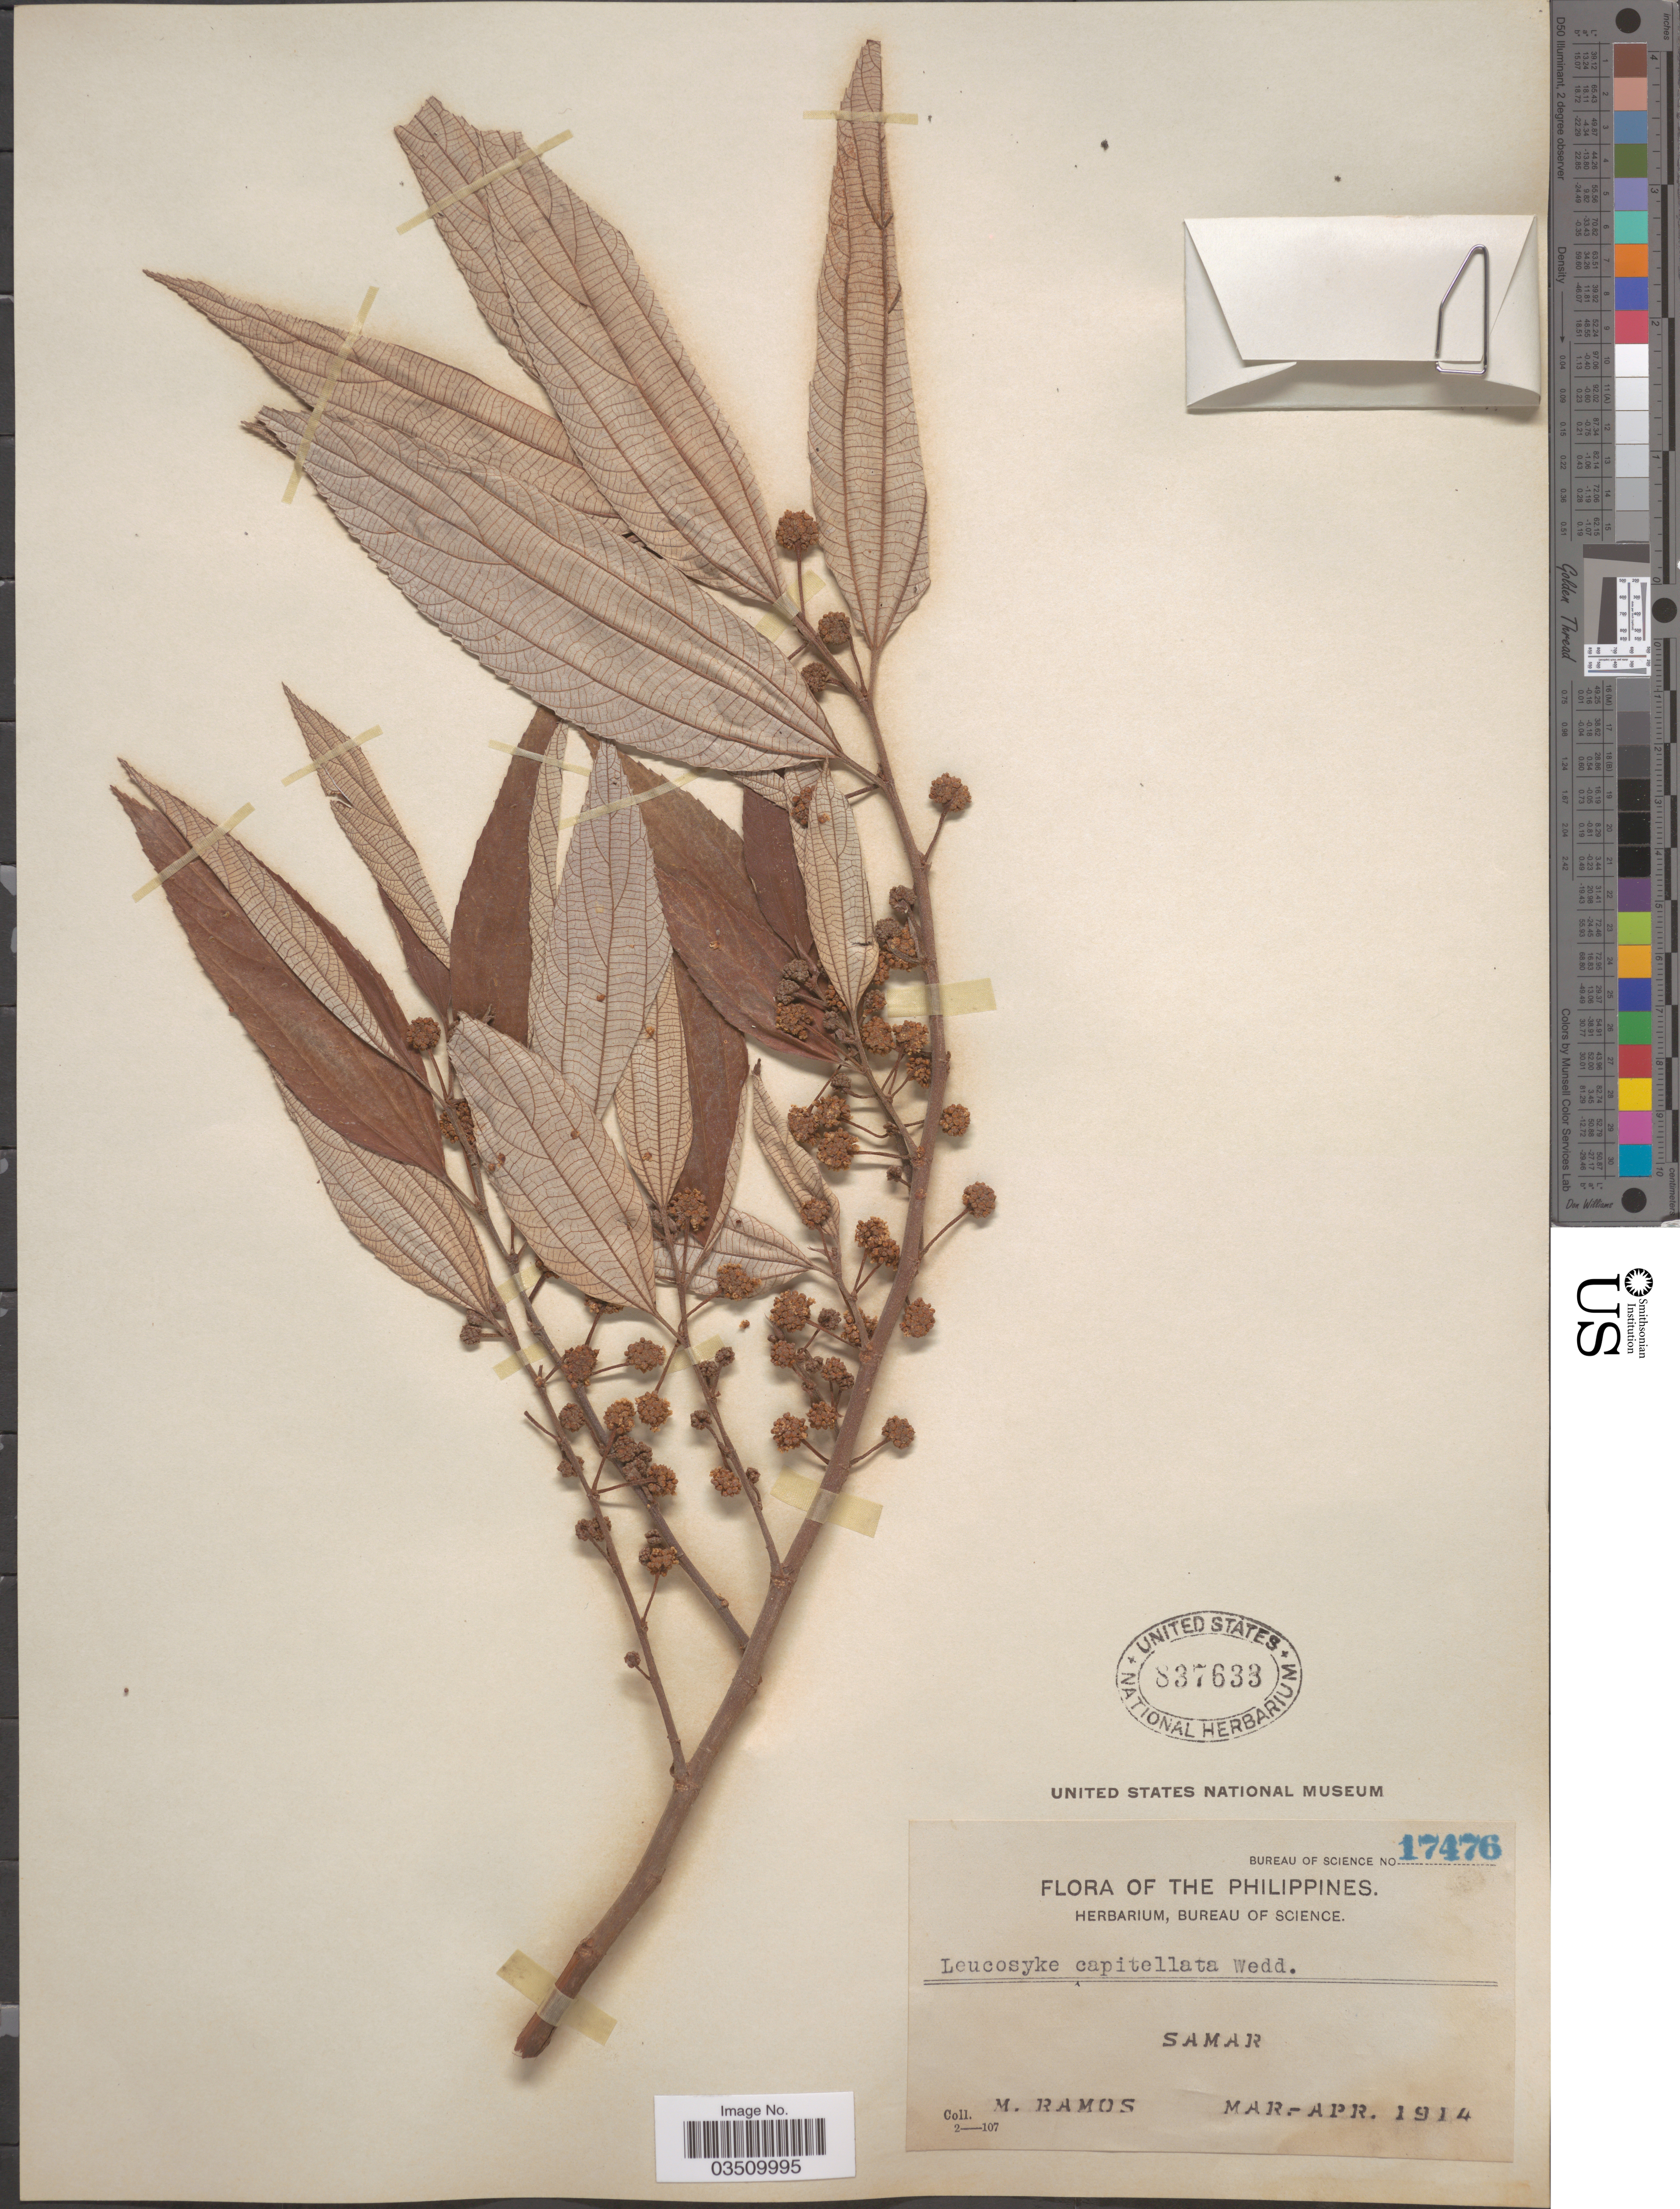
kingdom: Plantae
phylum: Tracheophyta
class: Magnoliopsida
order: Rosales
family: Urticaceae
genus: Leucosyke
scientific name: Leucosyke capitellata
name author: (Poir.) Wedd.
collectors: M. Ramos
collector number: Bureau of Science 17476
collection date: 1914-03/1914-04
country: Philippines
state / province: Eastern Visayas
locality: Samar.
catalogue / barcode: US 837633